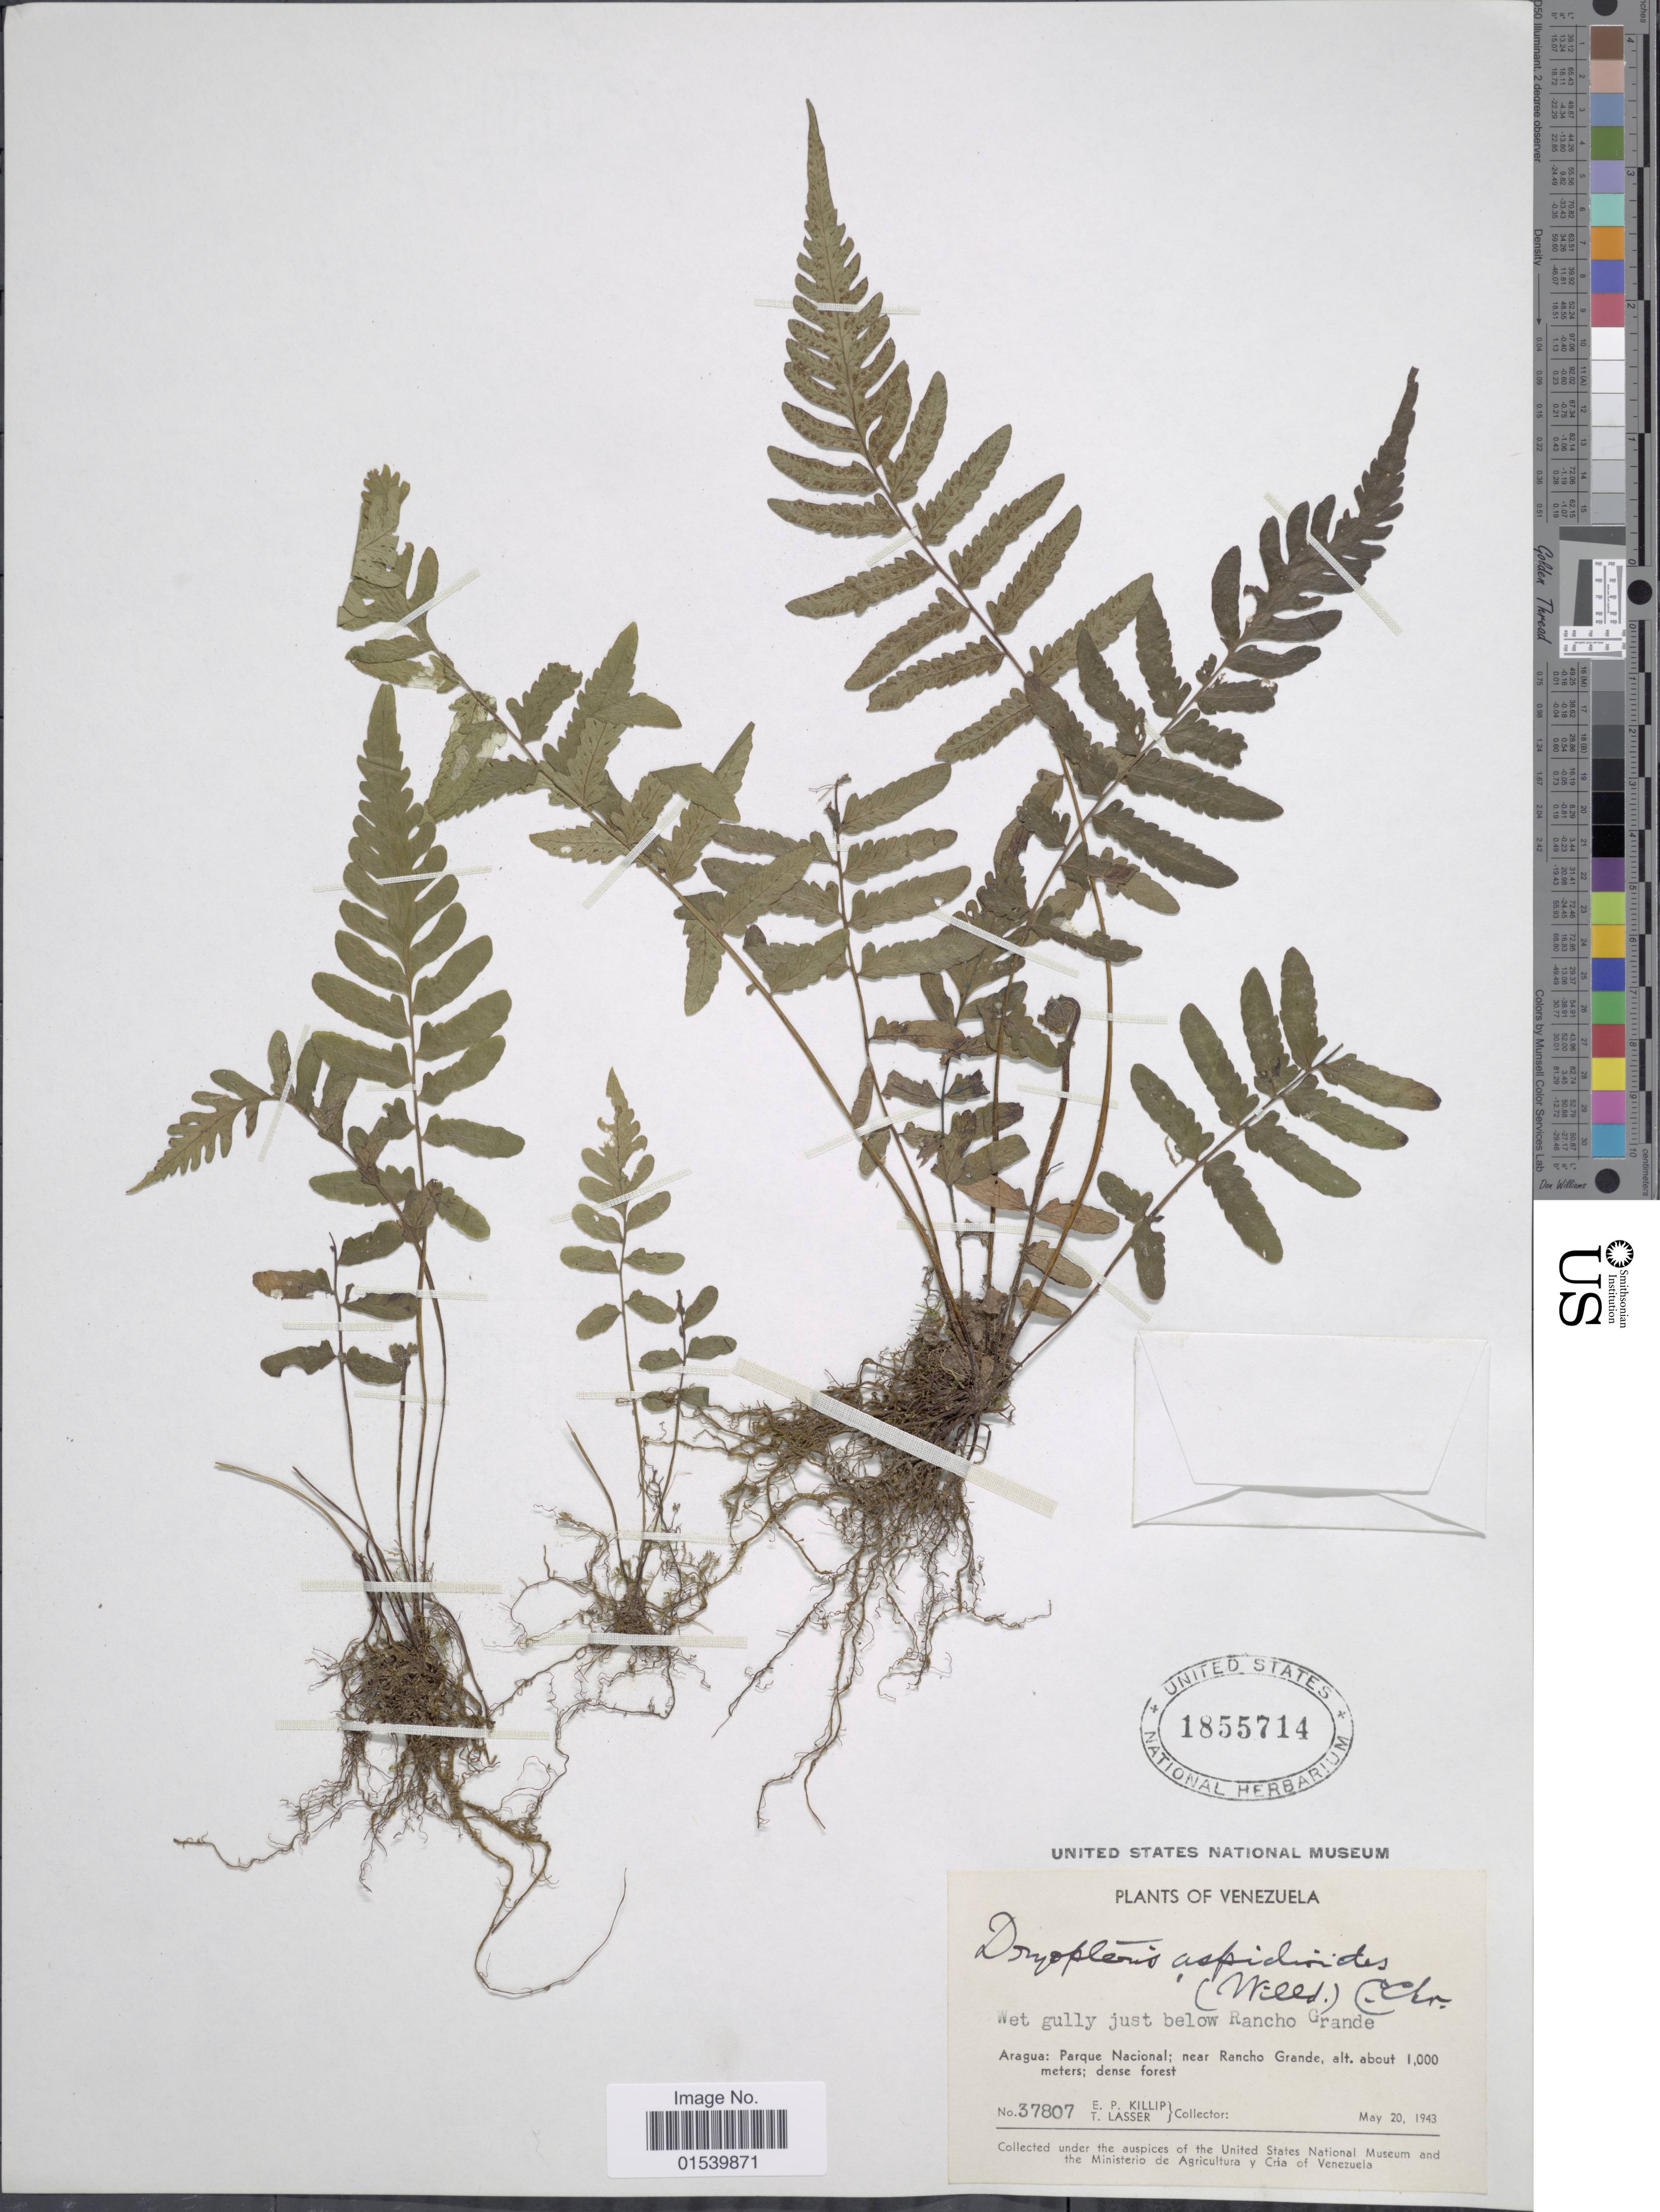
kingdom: Plantae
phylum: Tracheophyta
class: Polypodiopsida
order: Polypodiales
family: Thelypteridaceae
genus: Amauropelta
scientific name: Amauropelta aspidioides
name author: (Willd.) Pic. Serm.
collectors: E. P. Killip & T. Lasser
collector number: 37807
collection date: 1943-05-20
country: Venezuela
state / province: Aragua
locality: Wet gully just below Rancho Grande, Parque Nacional; near Rancho Grande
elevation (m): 1000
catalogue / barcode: US 1855714